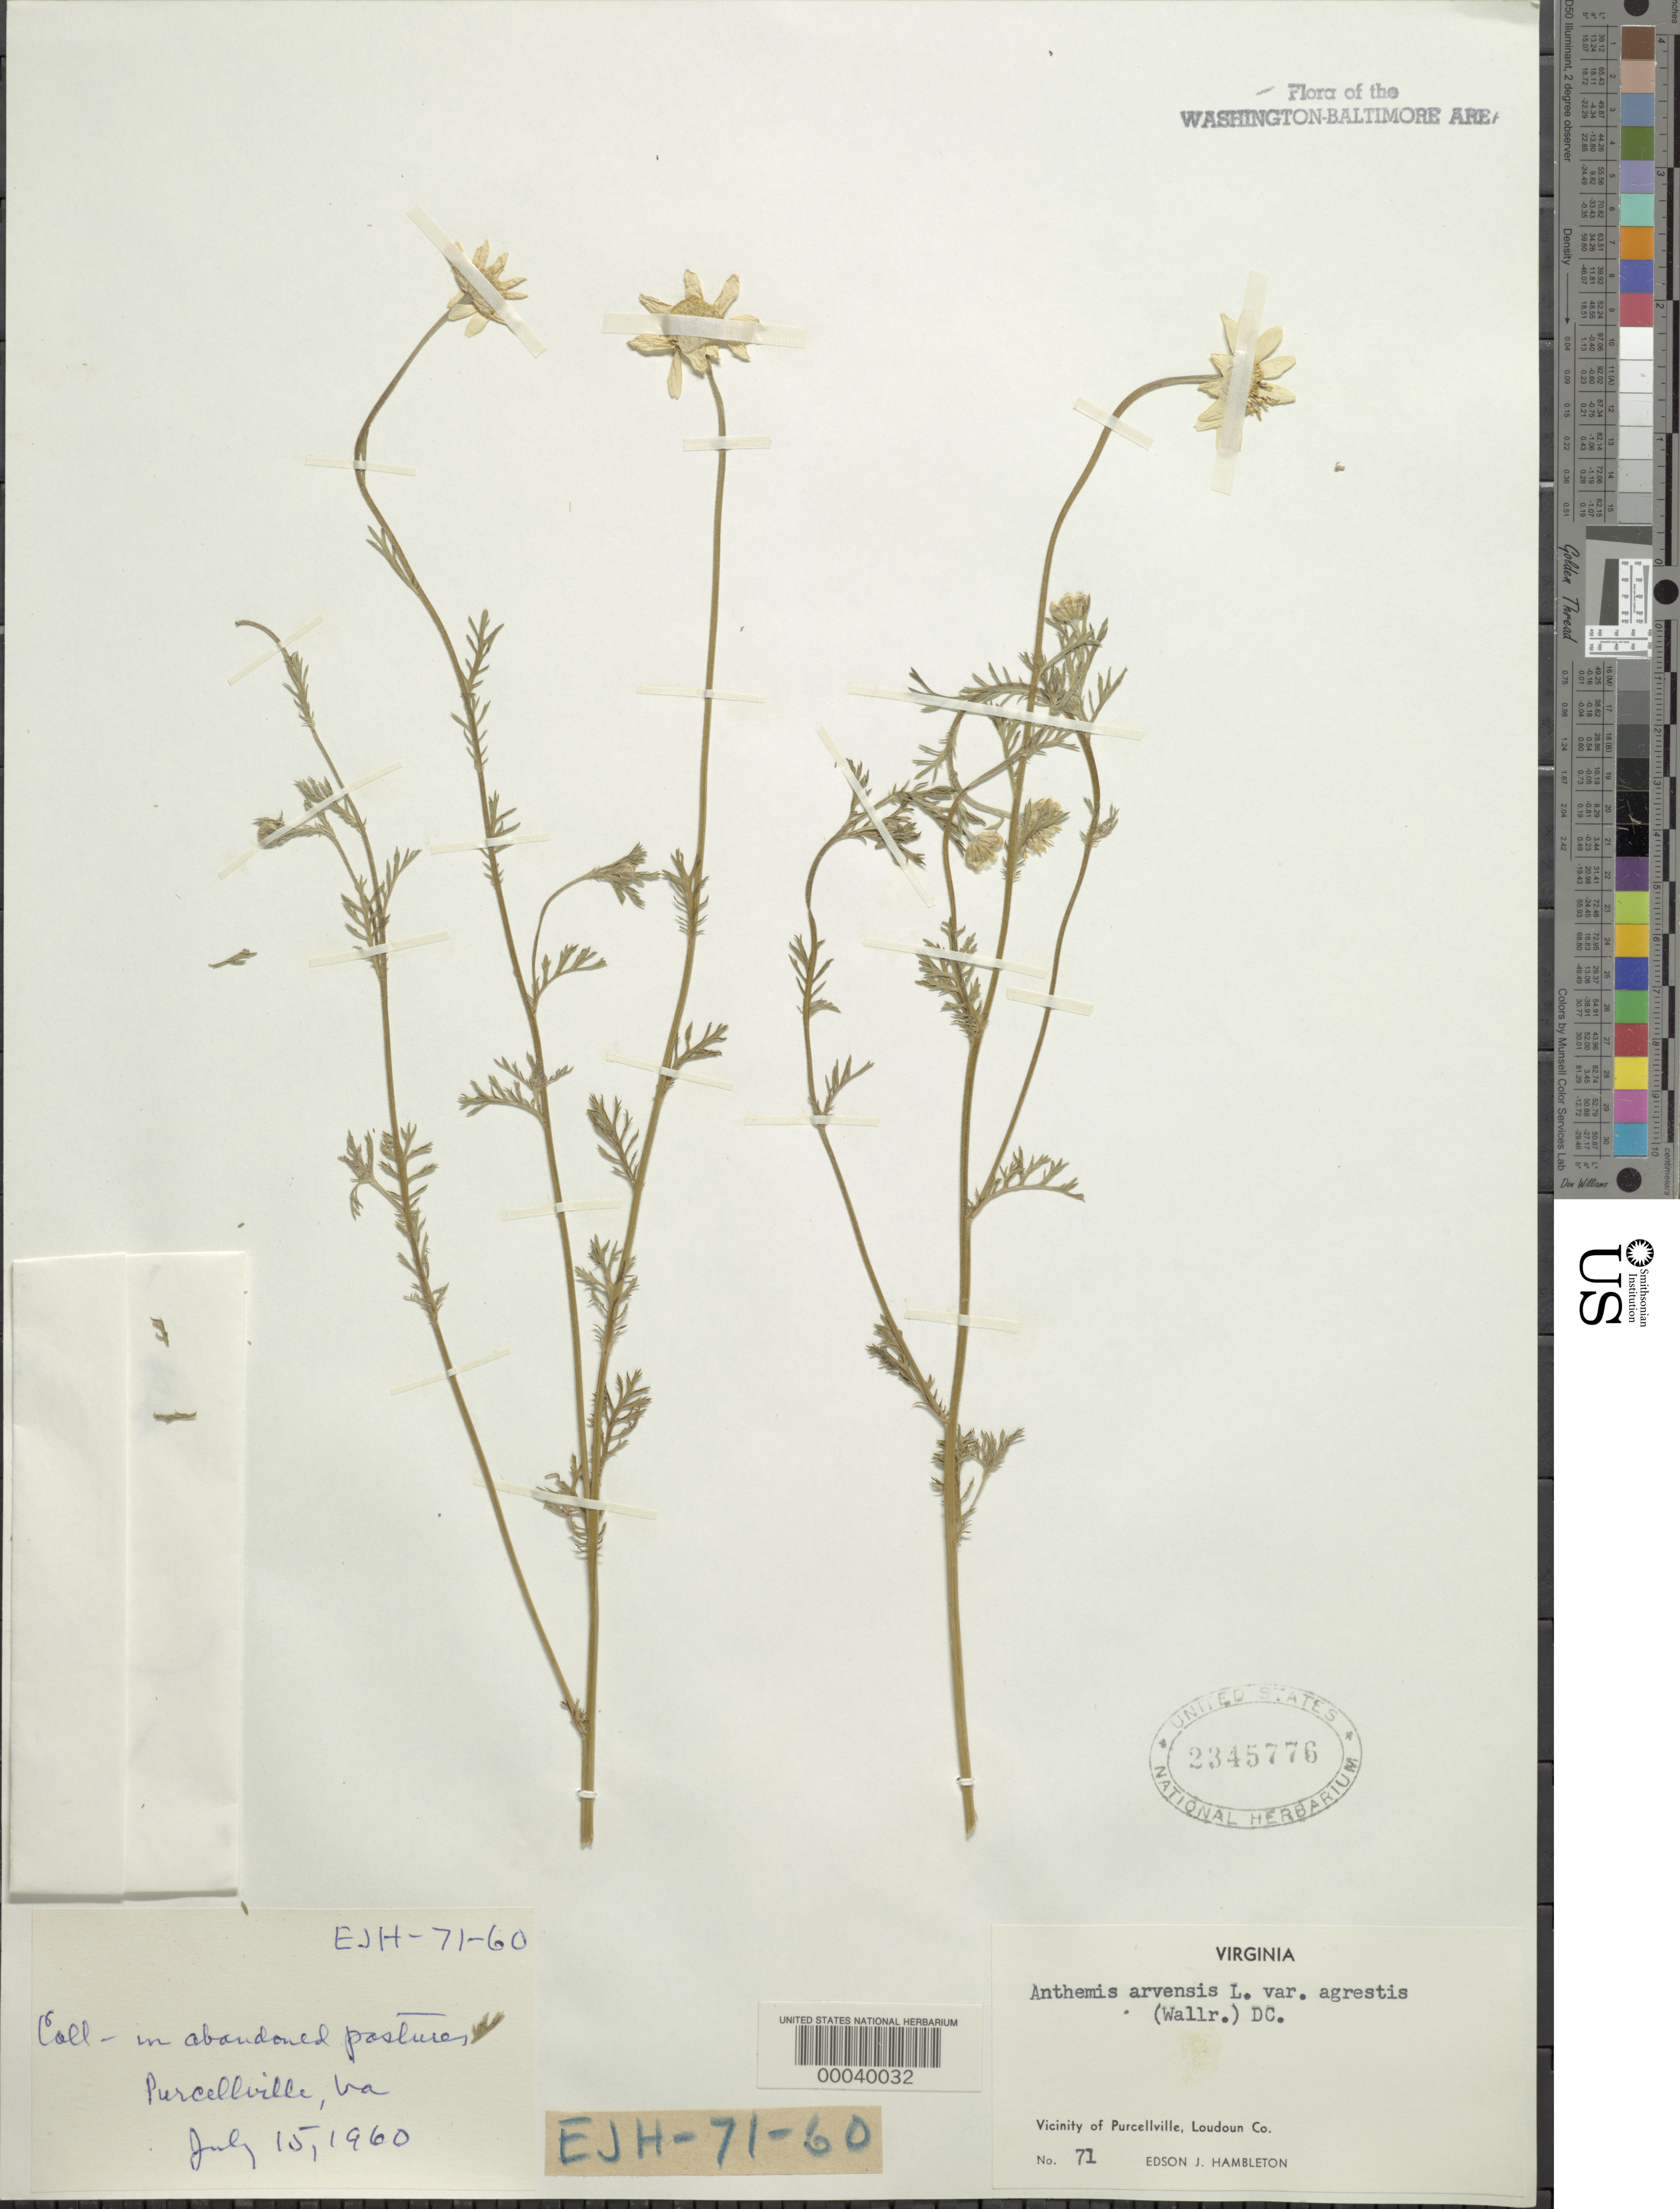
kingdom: Plantae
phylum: Tracheophyta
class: Magnoliopsida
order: Asterales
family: Asteraceae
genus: Anthemis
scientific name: Anthemis arvensis var. agrestis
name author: (Wallr.) DC.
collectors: E. Hambleton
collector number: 71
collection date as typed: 15 Jul 1960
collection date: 1960-07-15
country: United States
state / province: Virginia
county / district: Loudoun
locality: Purcellville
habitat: Abandoned pastures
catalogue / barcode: US 2345776